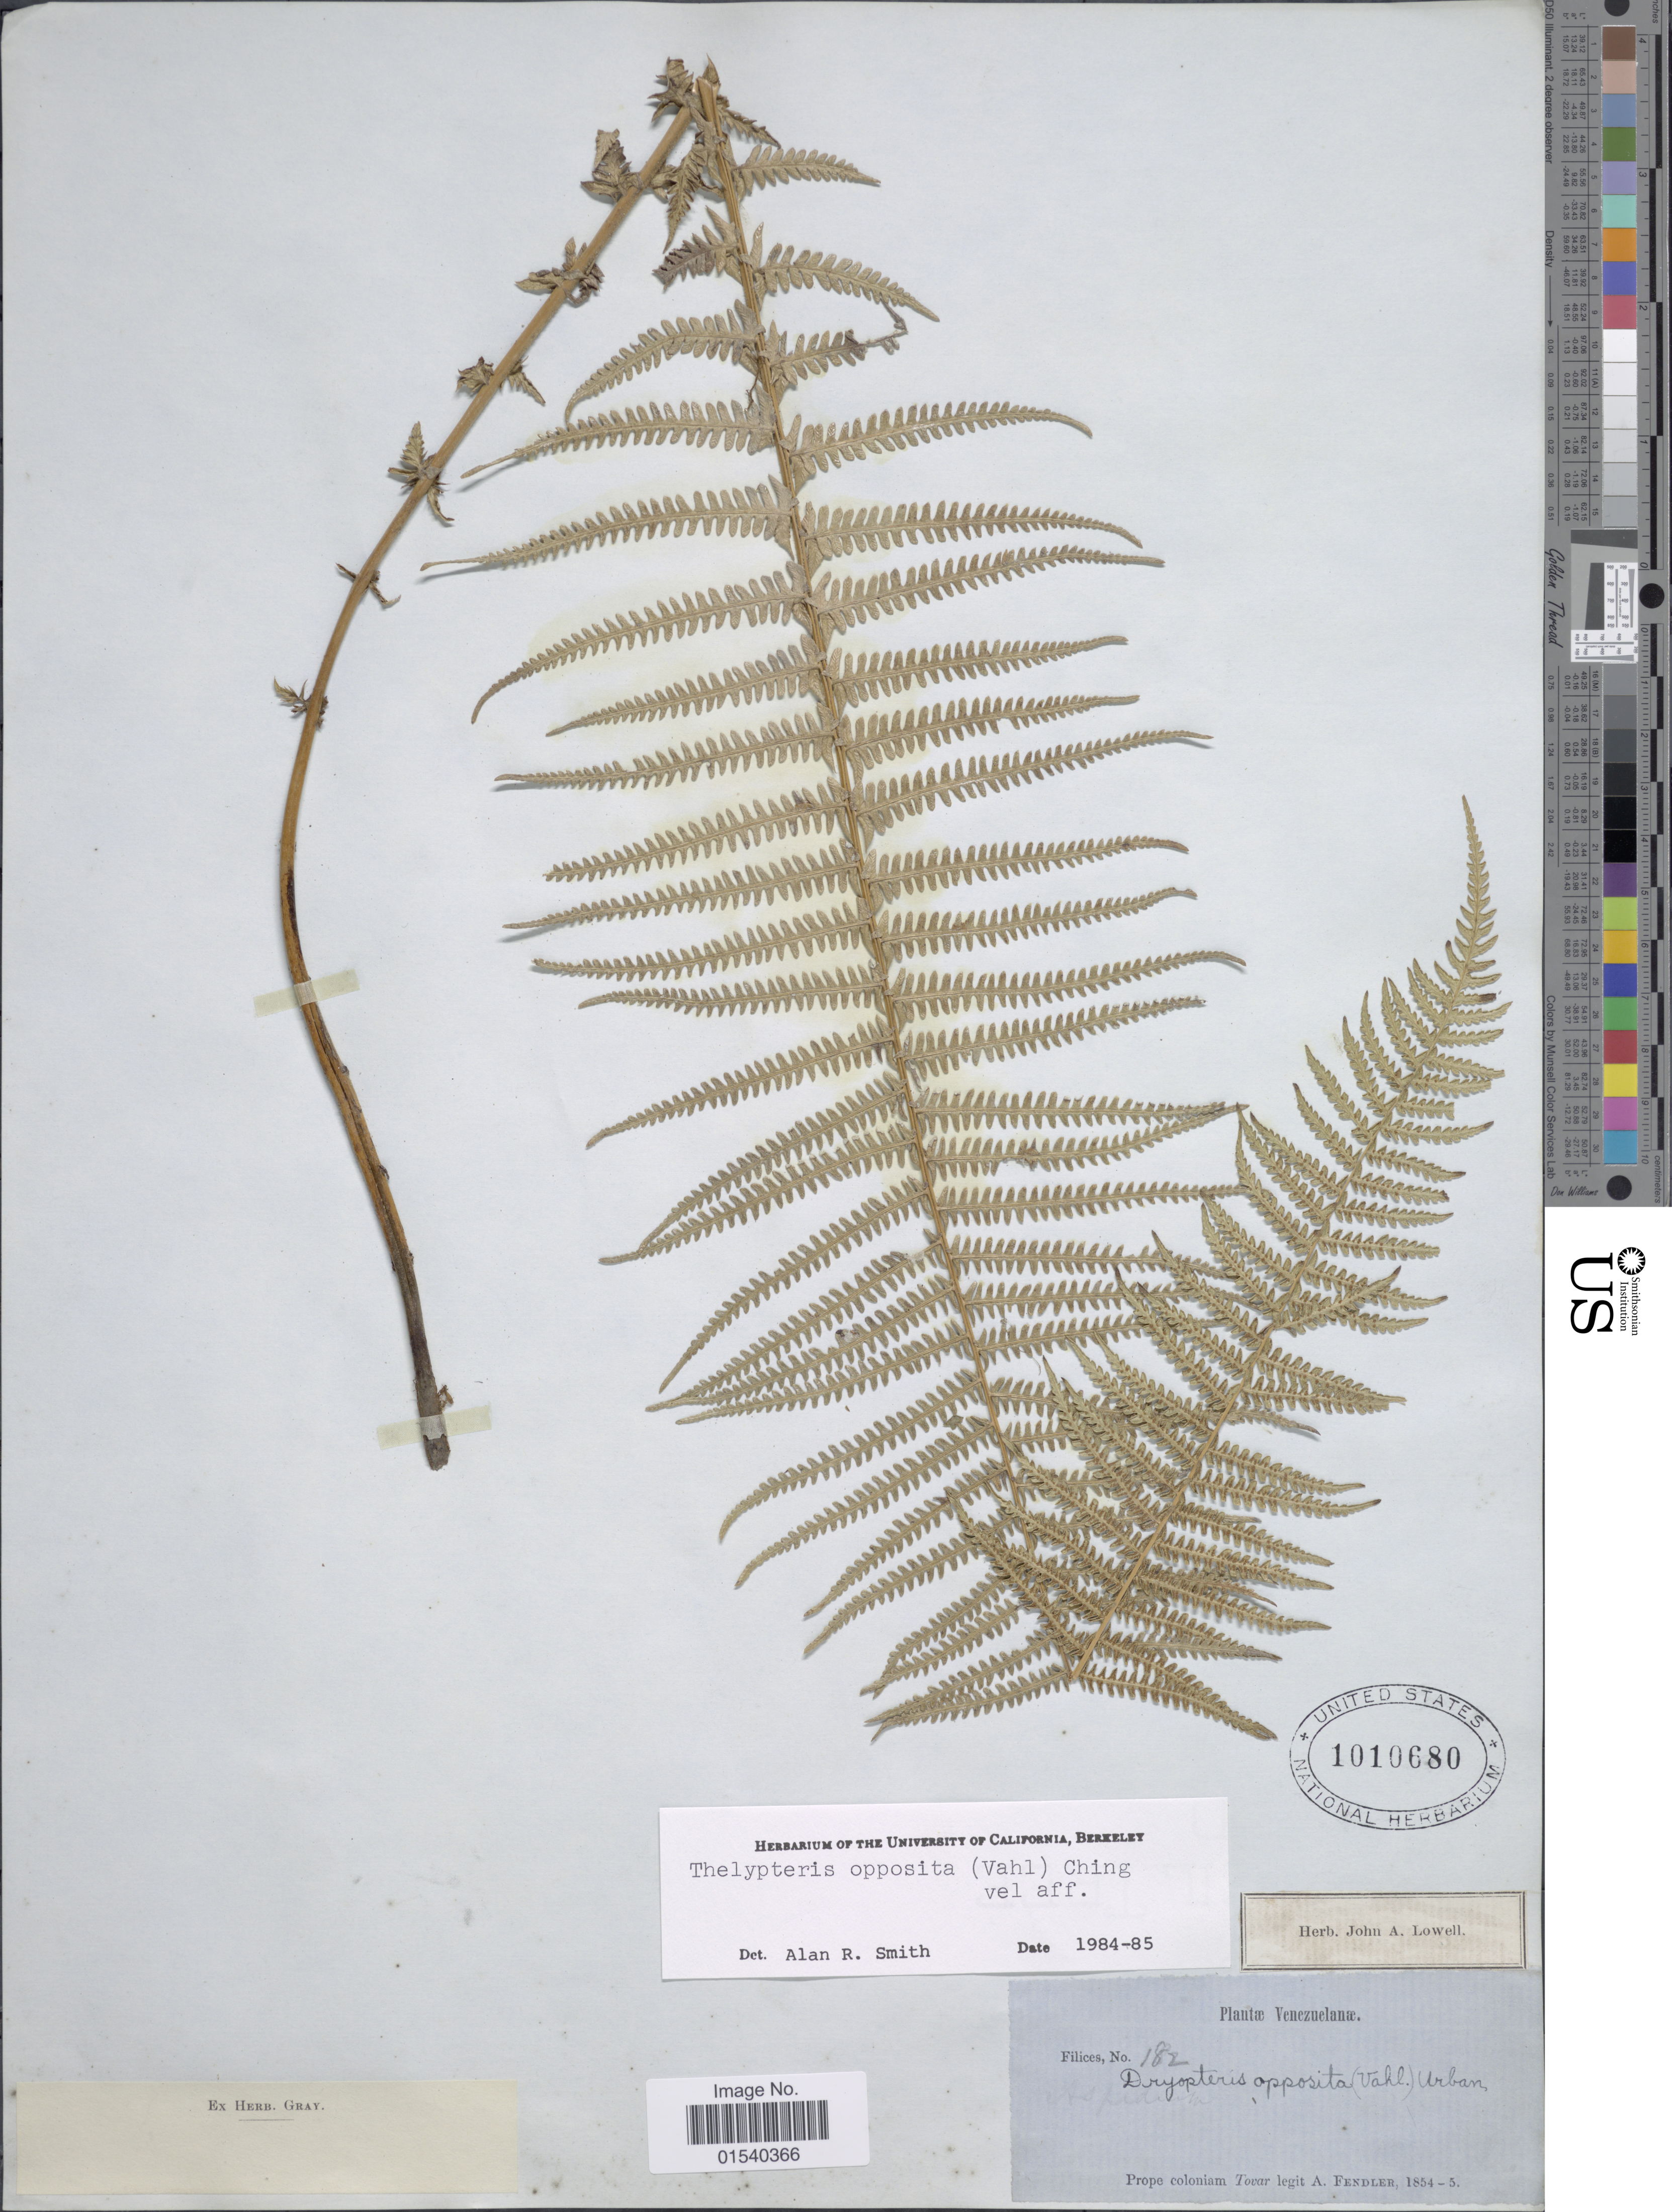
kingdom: Plantae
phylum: Tracheophyta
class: Polypodiopsida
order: Polypodiales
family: Thelypteridaceae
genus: Amauropelta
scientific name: Amauropelta opposita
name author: (Vahl) Pic. Serm.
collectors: A. Fendler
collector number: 182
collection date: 1854/1855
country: Venezuela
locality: Porpe coloniam Tovar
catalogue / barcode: US 1010680